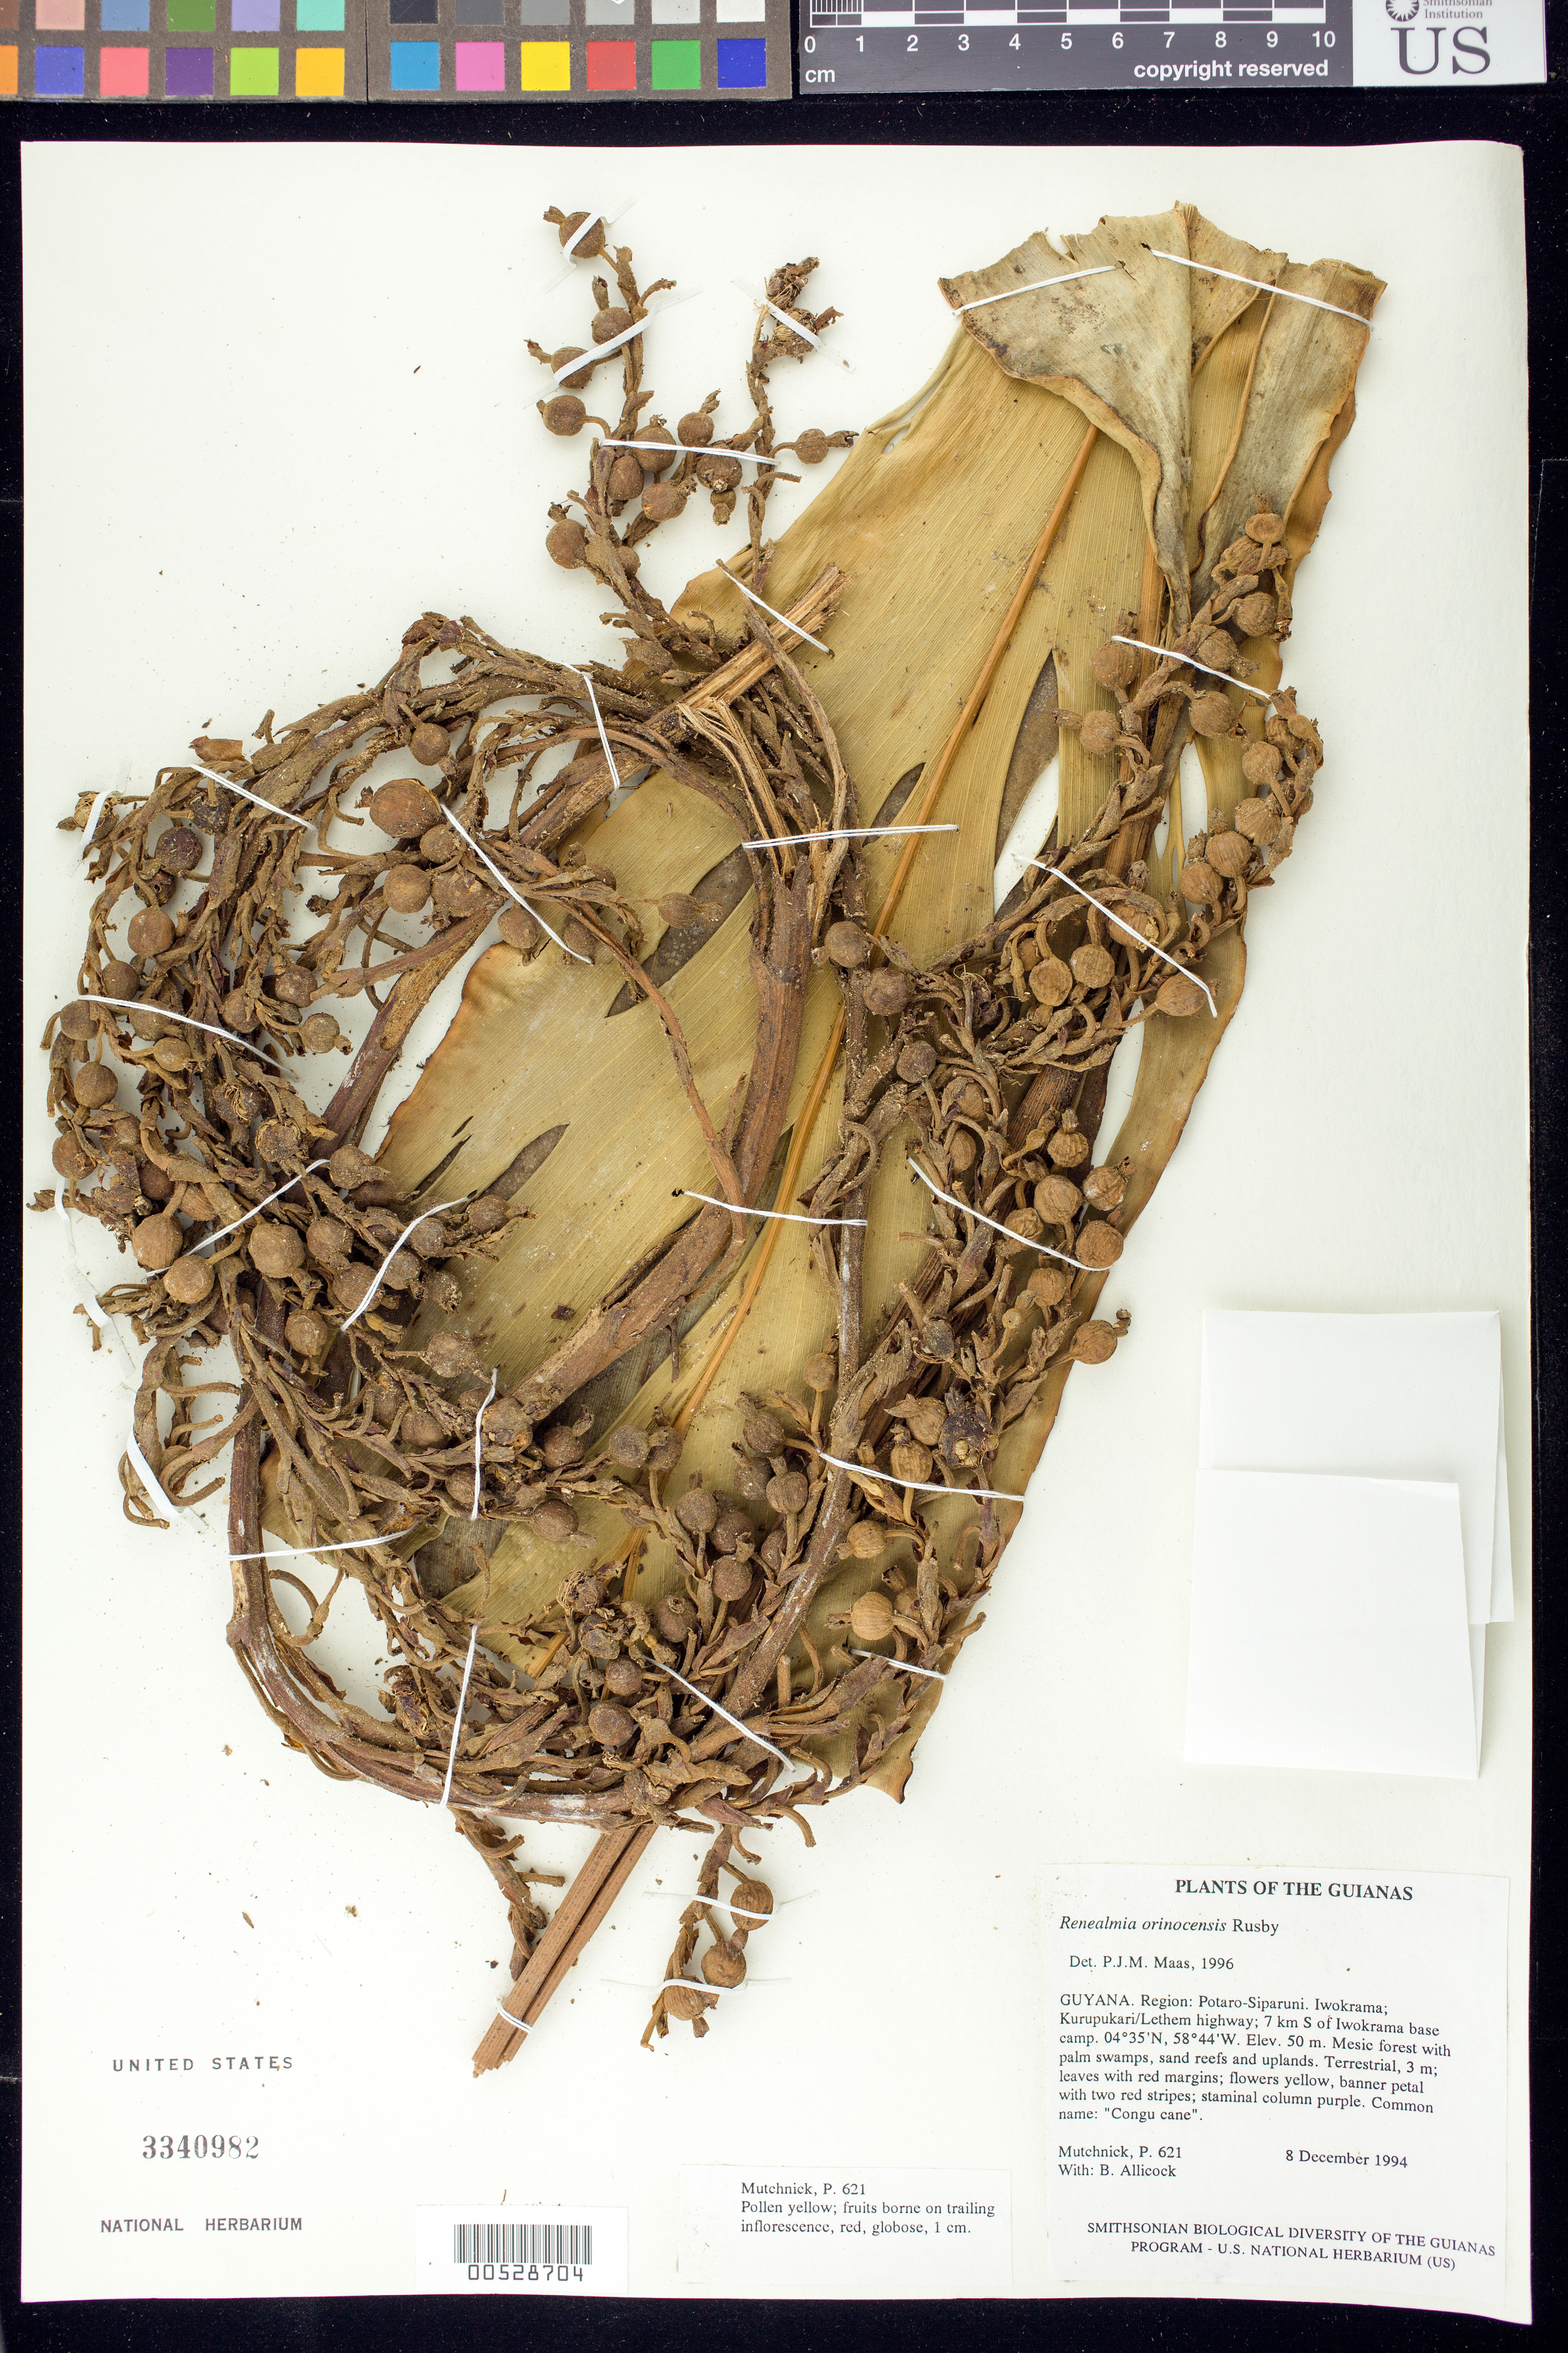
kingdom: Plantae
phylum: Tracheophyta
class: Liliopsida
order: Zingiberales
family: Zingiberaceae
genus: Renealmia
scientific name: Renealmia orinocensis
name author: Rusby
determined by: Maas, Paul J. M.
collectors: P. Mutchnick & B. Allicock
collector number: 621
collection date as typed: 8 December 1994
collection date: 1994-12-08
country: Guyana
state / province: Potaro-Siparuni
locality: Iwokrama; Kurupukari/Lethem highway; 7 km S of Iwokrama base camp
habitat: Mesic forest with palm swamps, sand reefs and uplands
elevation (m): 50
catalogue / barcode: US 3340982